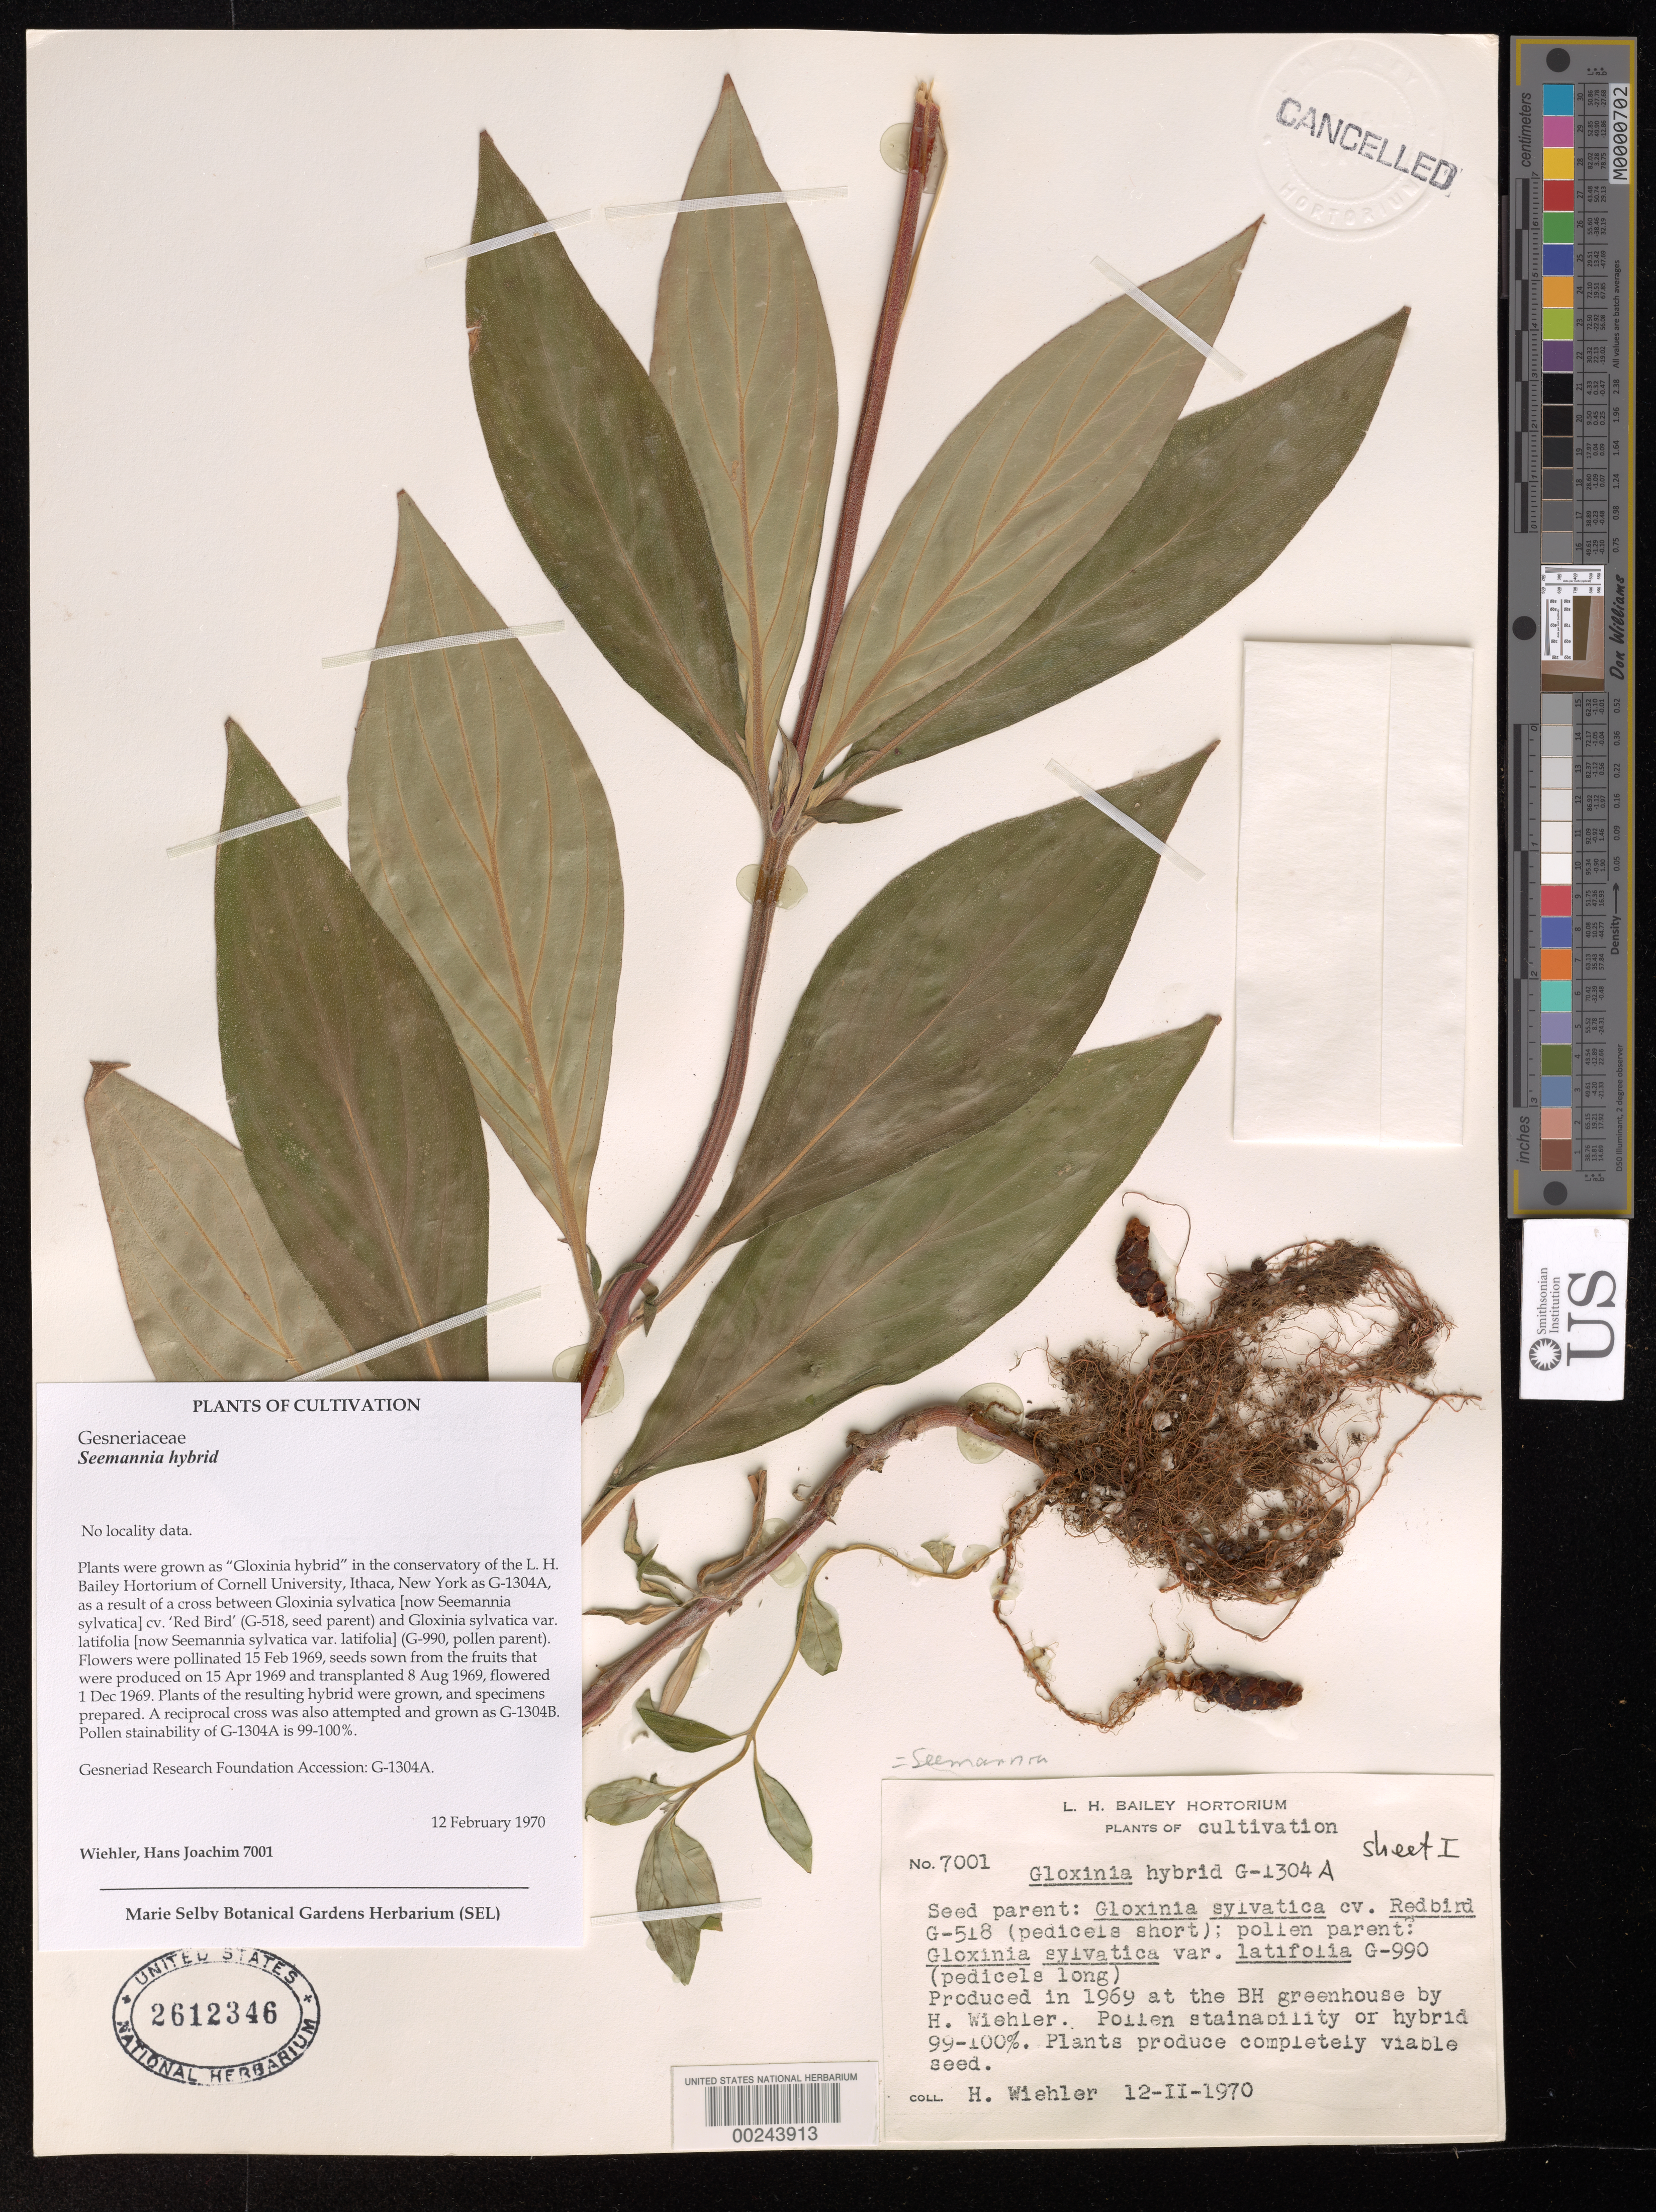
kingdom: Plantae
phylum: Tracheophyta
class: Magnoliopsida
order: Lamiales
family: Gesneriaceae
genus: Seemannia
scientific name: Seemannia hybrid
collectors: H. J. Wiehler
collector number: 7001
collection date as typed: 12 Feb 1970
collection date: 1970-02-12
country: United States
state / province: New York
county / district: Tompkins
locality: L.H. Bailey Hortorium, Cornell University, Ithaca, NY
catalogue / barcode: US 2612346